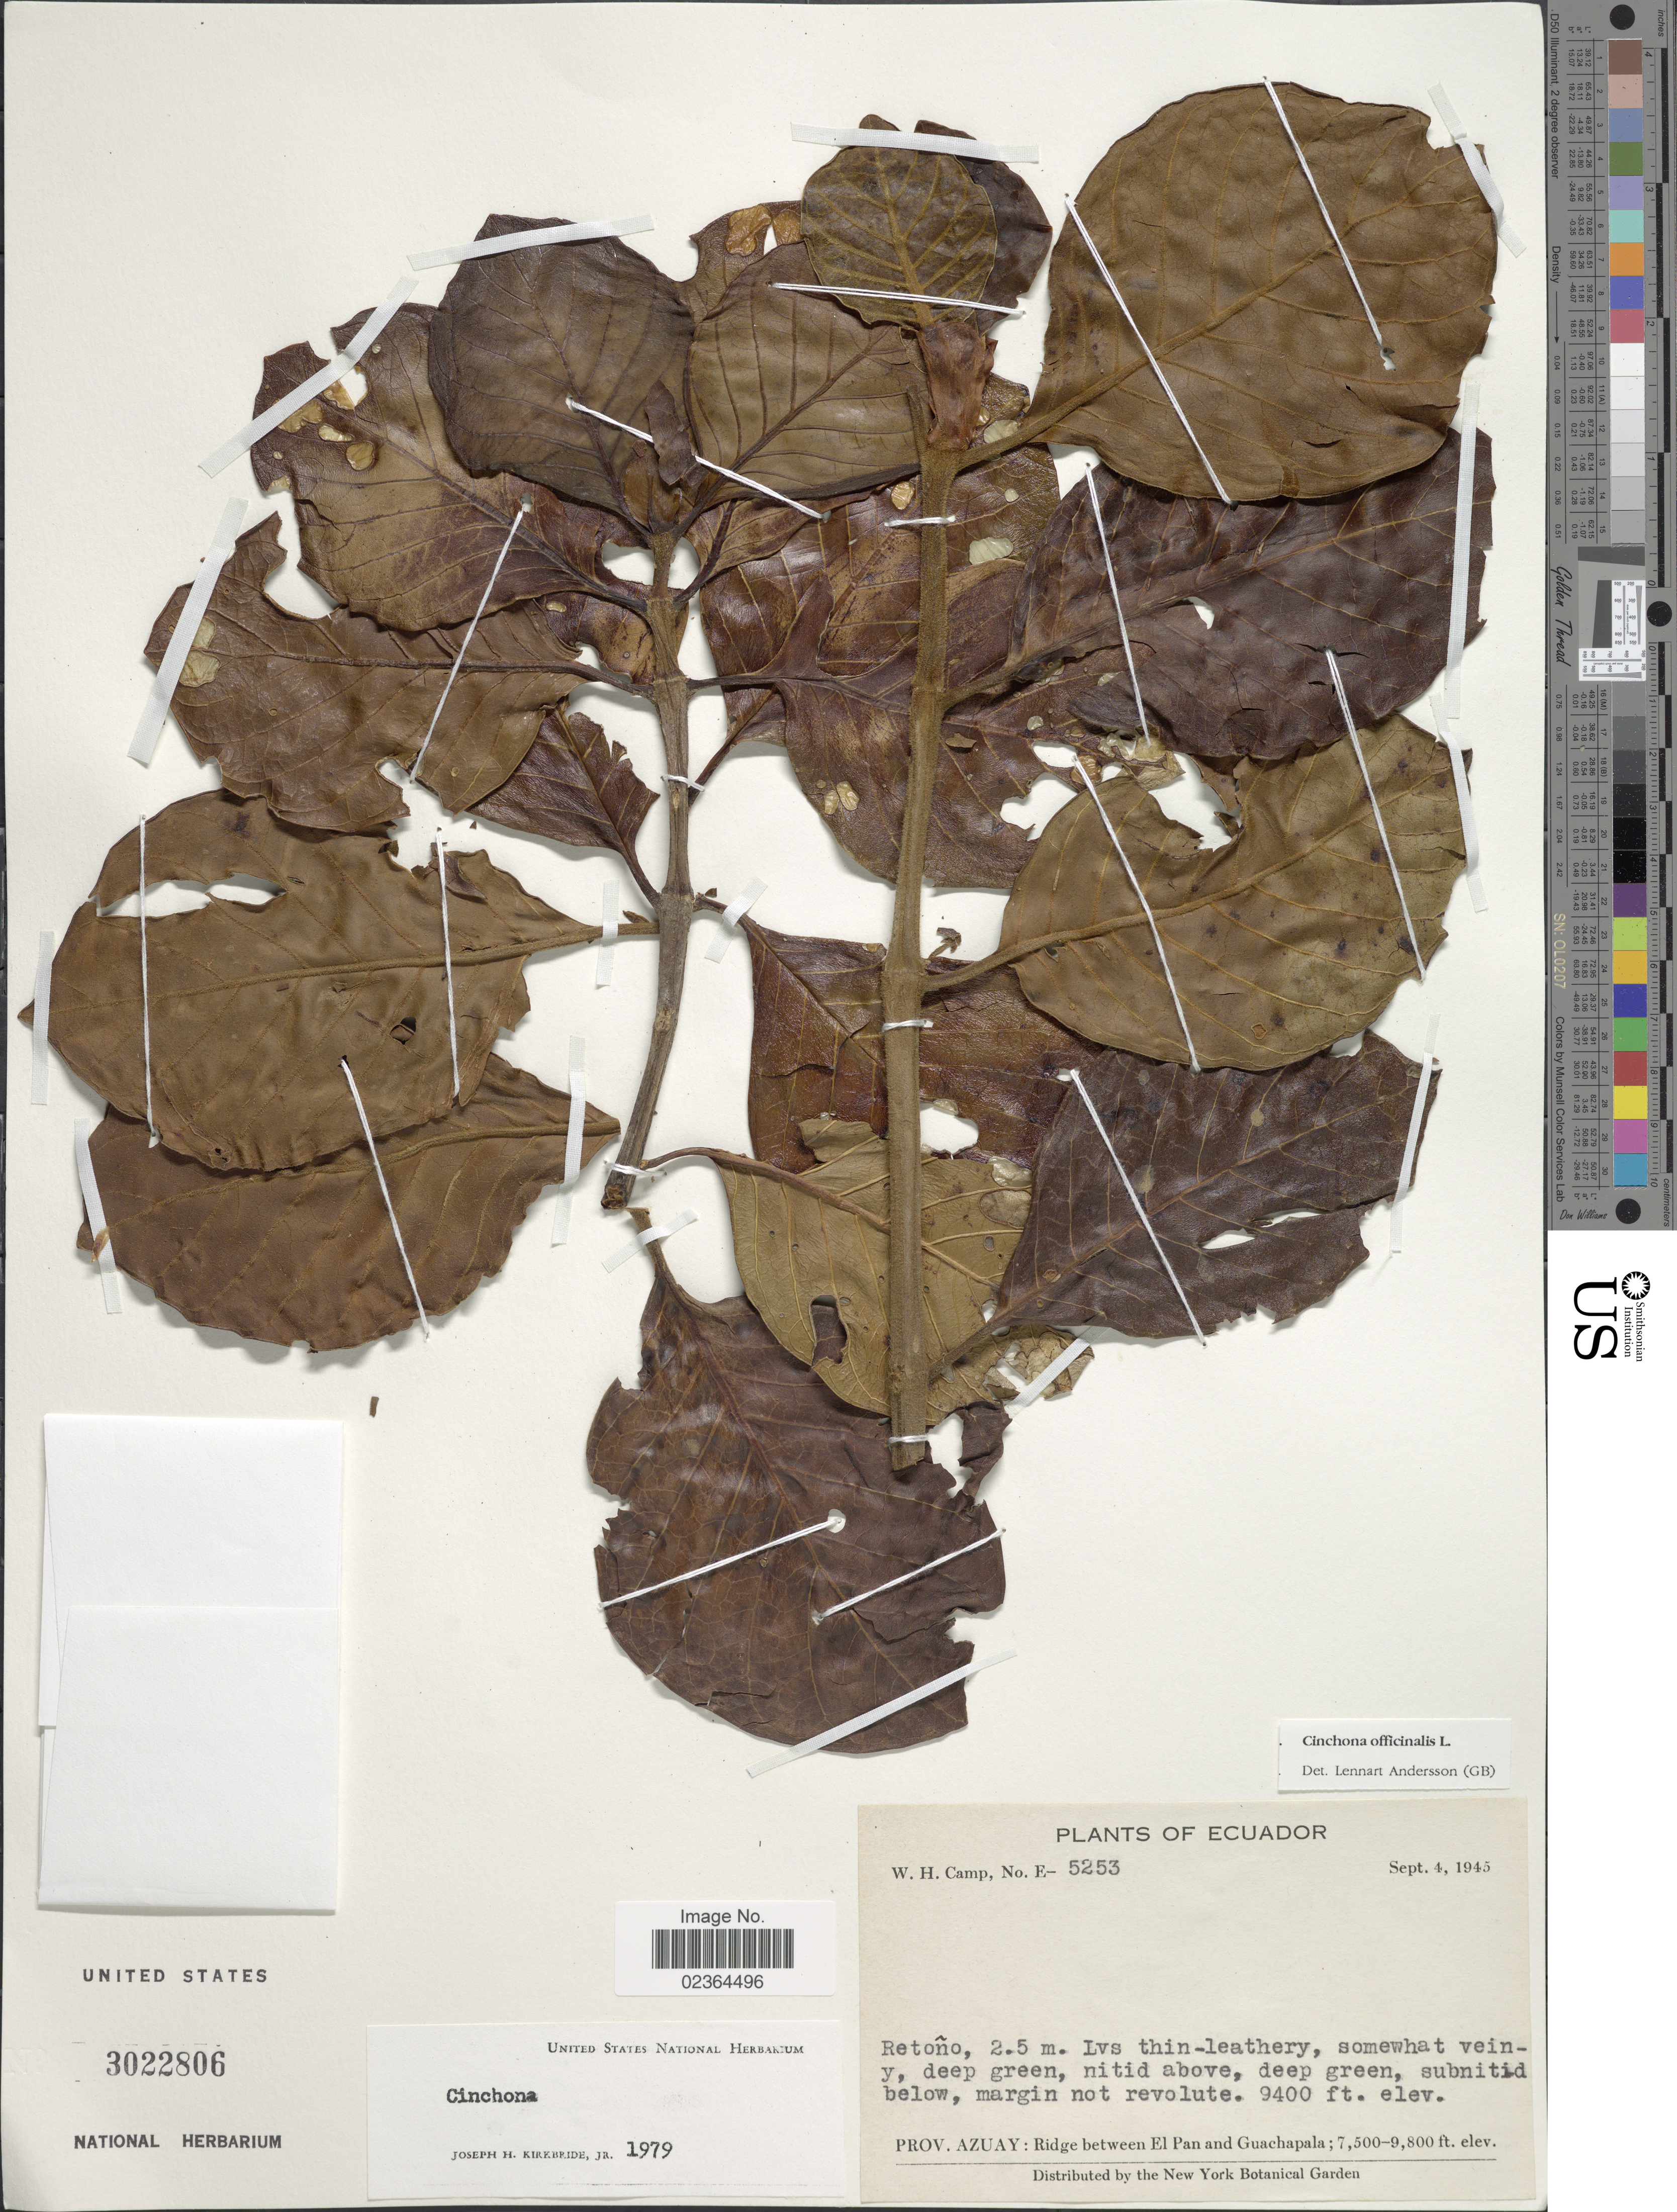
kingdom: Plantae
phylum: Tracheophyta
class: Magnoliopsida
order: Gentianales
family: Rubiaceae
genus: Cinchona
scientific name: Cinchona officinalis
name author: L.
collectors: W. H. Camp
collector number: E-5253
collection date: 1945-09-04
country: Ecuador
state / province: Azuay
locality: Prov. Azuay: Ridge between El Pan and Guachapala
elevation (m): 2865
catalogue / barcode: US 3022806